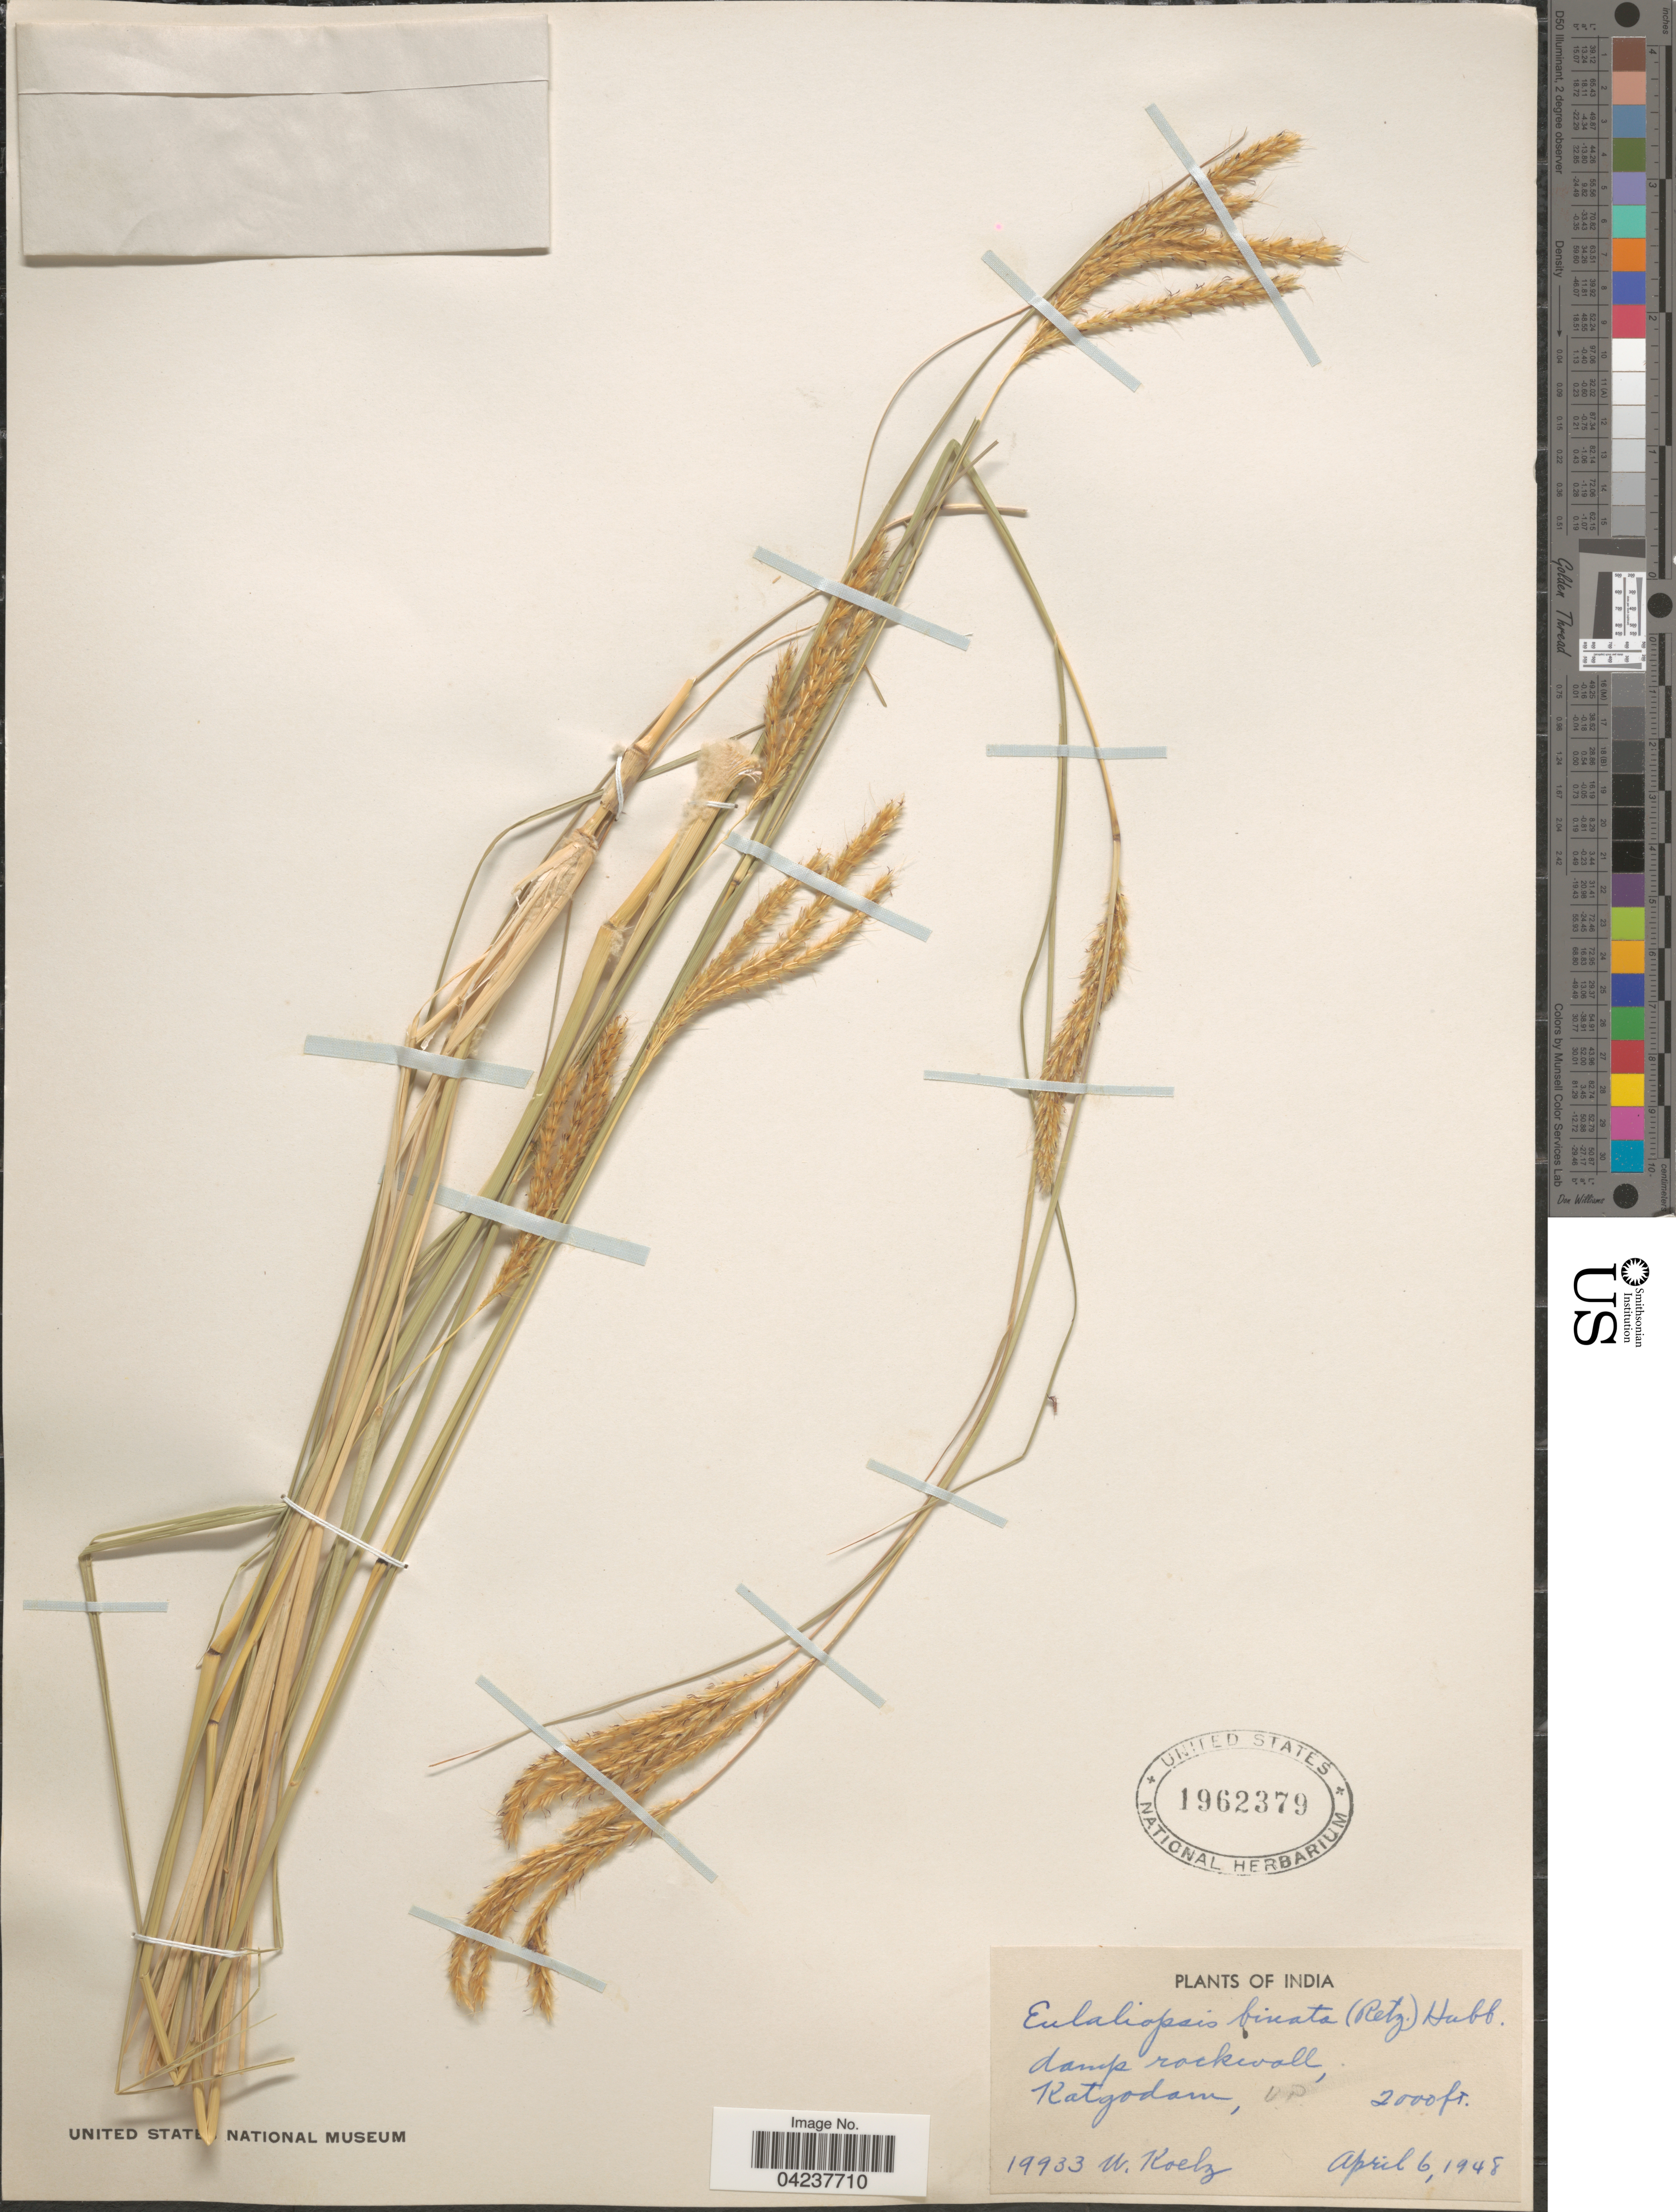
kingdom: Plantae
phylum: Tracheophyta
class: Liliopsida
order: Poales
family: Poaceae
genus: Eulaliopsis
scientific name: Eulaliopsis binata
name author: (Retz.) C. E. Hubb.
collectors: W. Koelz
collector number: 19933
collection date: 1948-04-06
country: India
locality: Katgodam, U.P.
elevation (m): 610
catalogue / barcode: US 1962379